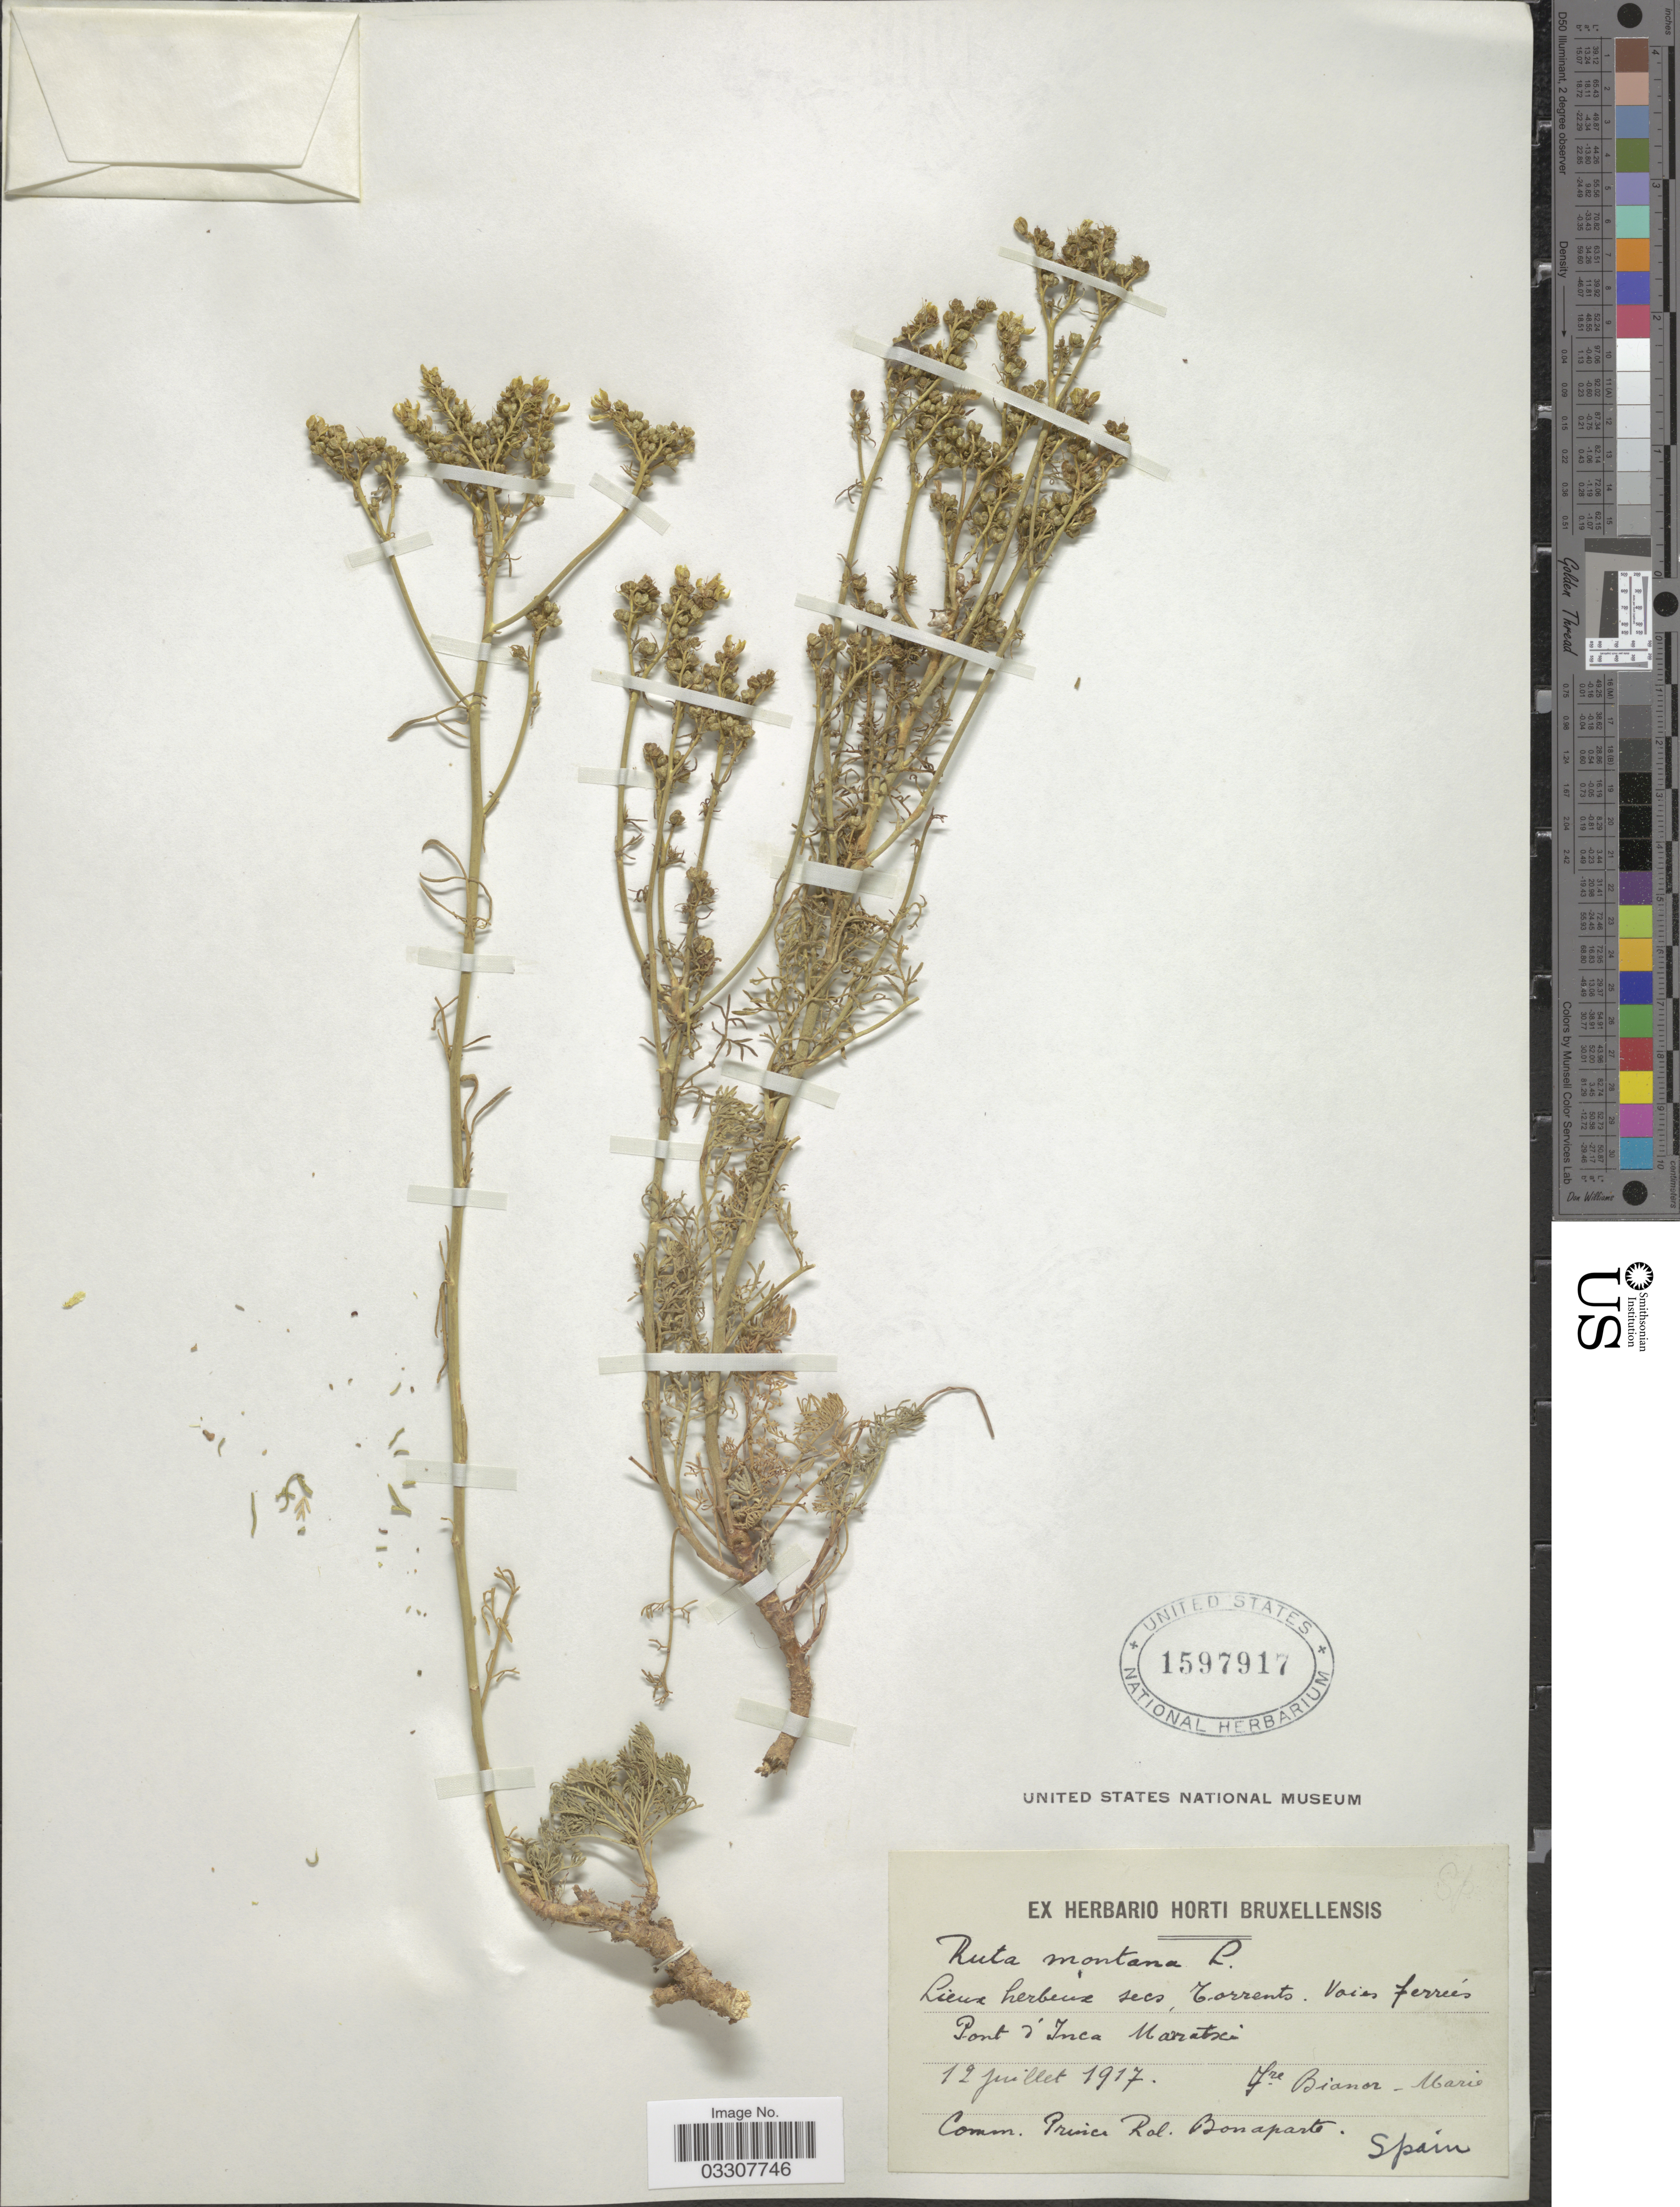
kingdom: Plantae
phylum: Tracheophyta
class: Magnoliopsida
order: Sapindales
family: Rutaceae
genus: Ruta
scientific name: Ruta montana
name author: (L.) L.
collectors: F. Bianor-Marie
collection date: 1917-07-12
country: Spain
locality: Lieux herbeux secs, Torrents. Voies ferreés Pont d'Inca, Marratxi.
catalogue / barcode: US 1597917